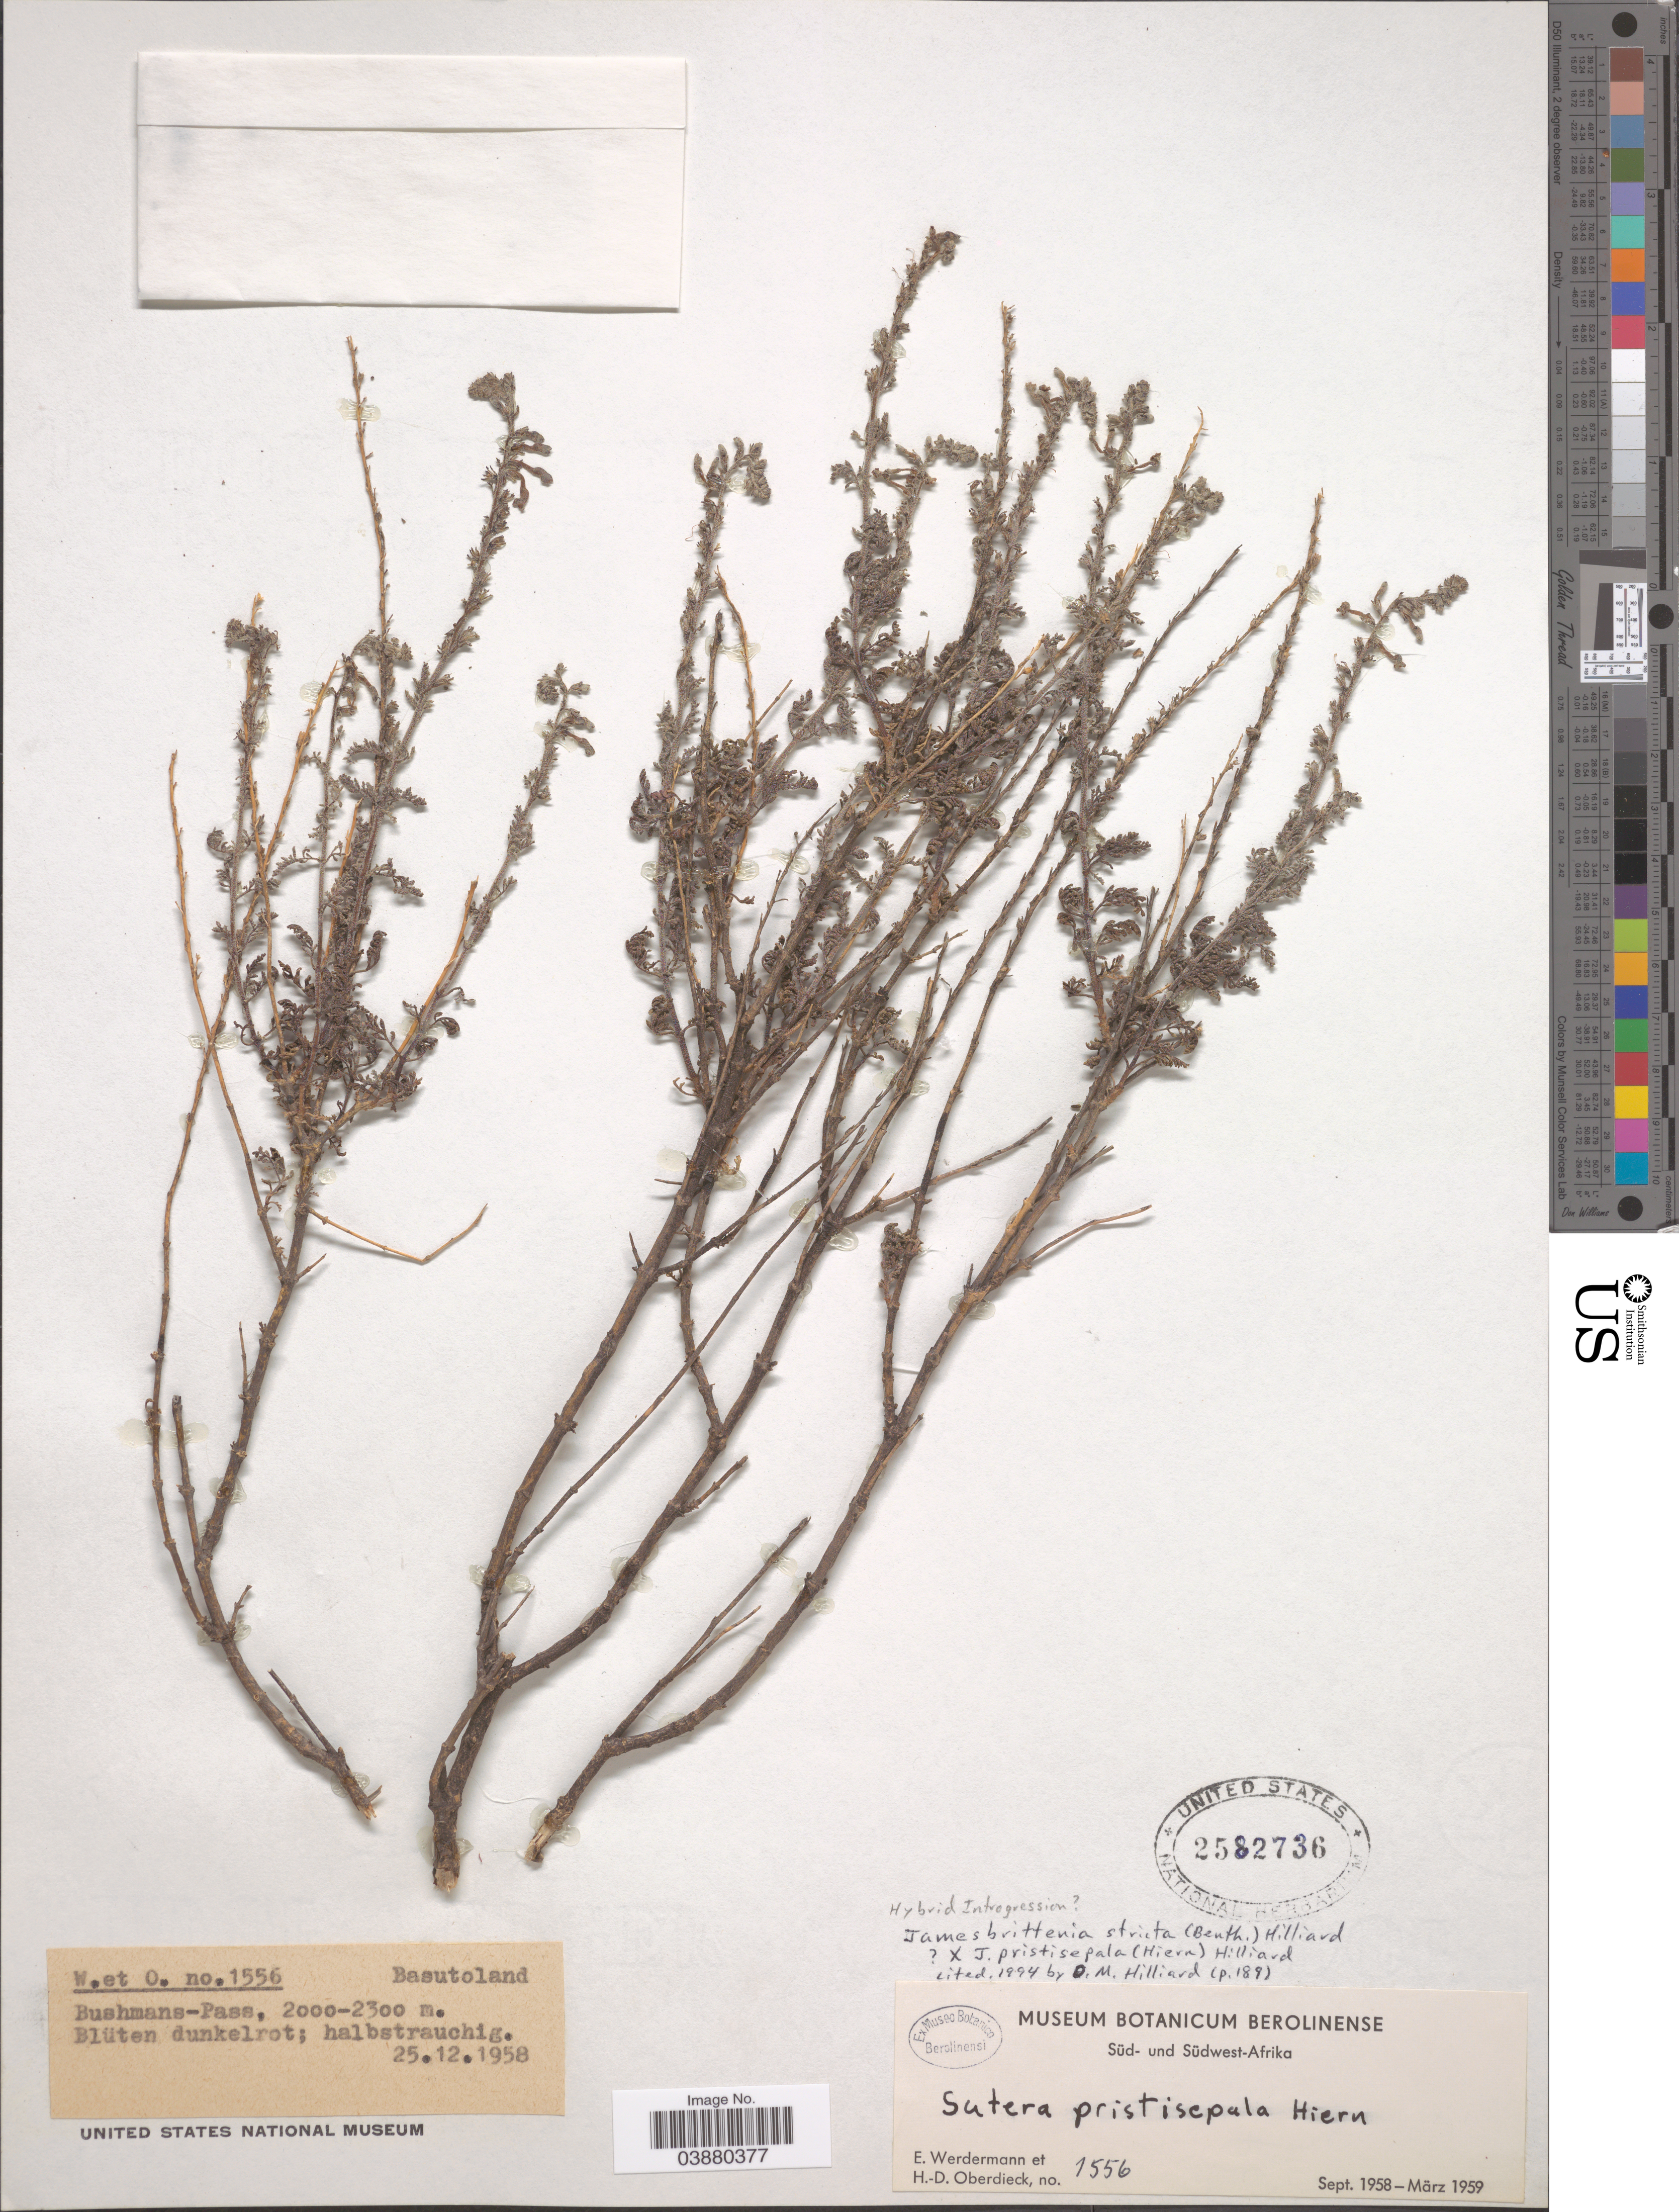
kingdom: Plantae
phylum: Tracheophyta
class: Magnoliopsida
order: Lamiales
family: Scrophulariaceae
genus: Jamesbrittenia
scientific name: Jamesbrittenia stricta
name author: (Benth.) Hilliard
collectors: E. Werdermann & H. Oberdieck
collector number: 1556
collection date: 1958-12-25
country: Lesotho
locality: Basutoland. Bushmans-Pass. Süd- und Südwest-Afrika.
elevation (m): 2000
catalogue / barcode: US 2582736